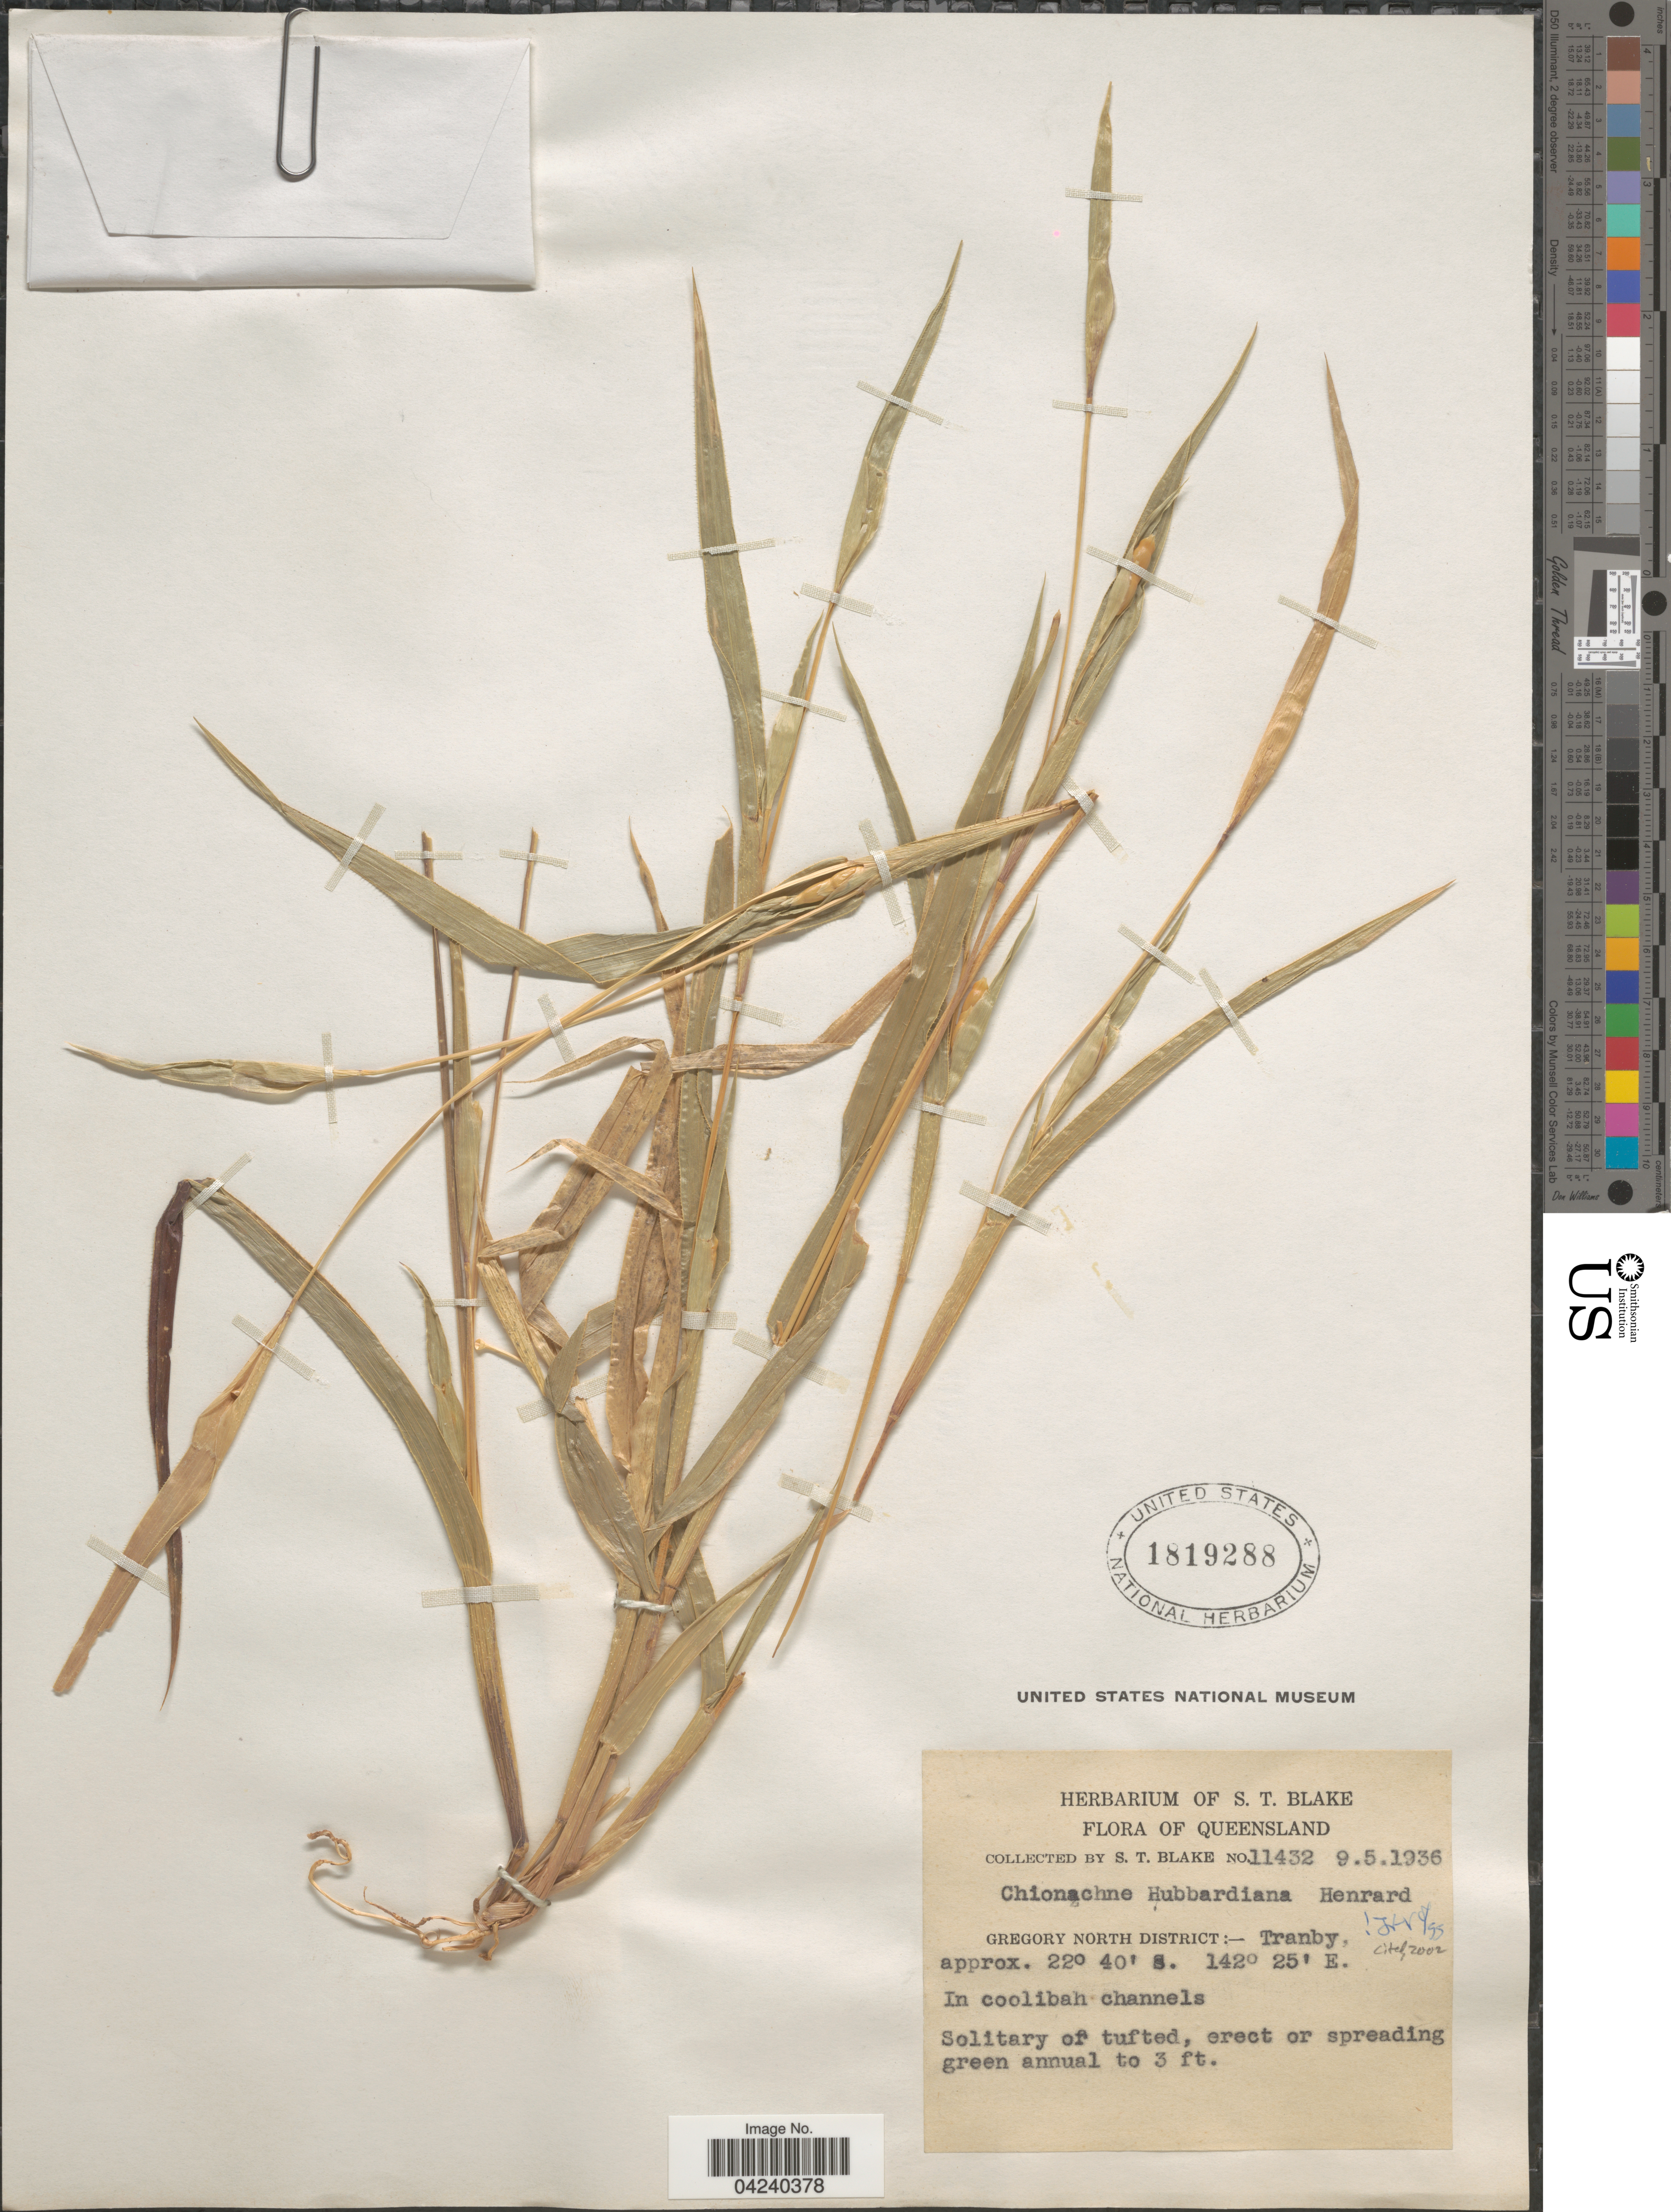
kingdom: Plantae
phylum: Tracheophyta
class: Liliopsida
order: Poales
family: Poaceae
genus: Chionachne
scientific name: Chionachne hubbardiana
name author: Henr.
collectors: S. T. Blake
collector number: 11432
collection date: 1936-05-09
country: Australia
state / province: Queensland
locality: Gregory North District: - Tranby.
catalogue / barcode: US 1819288